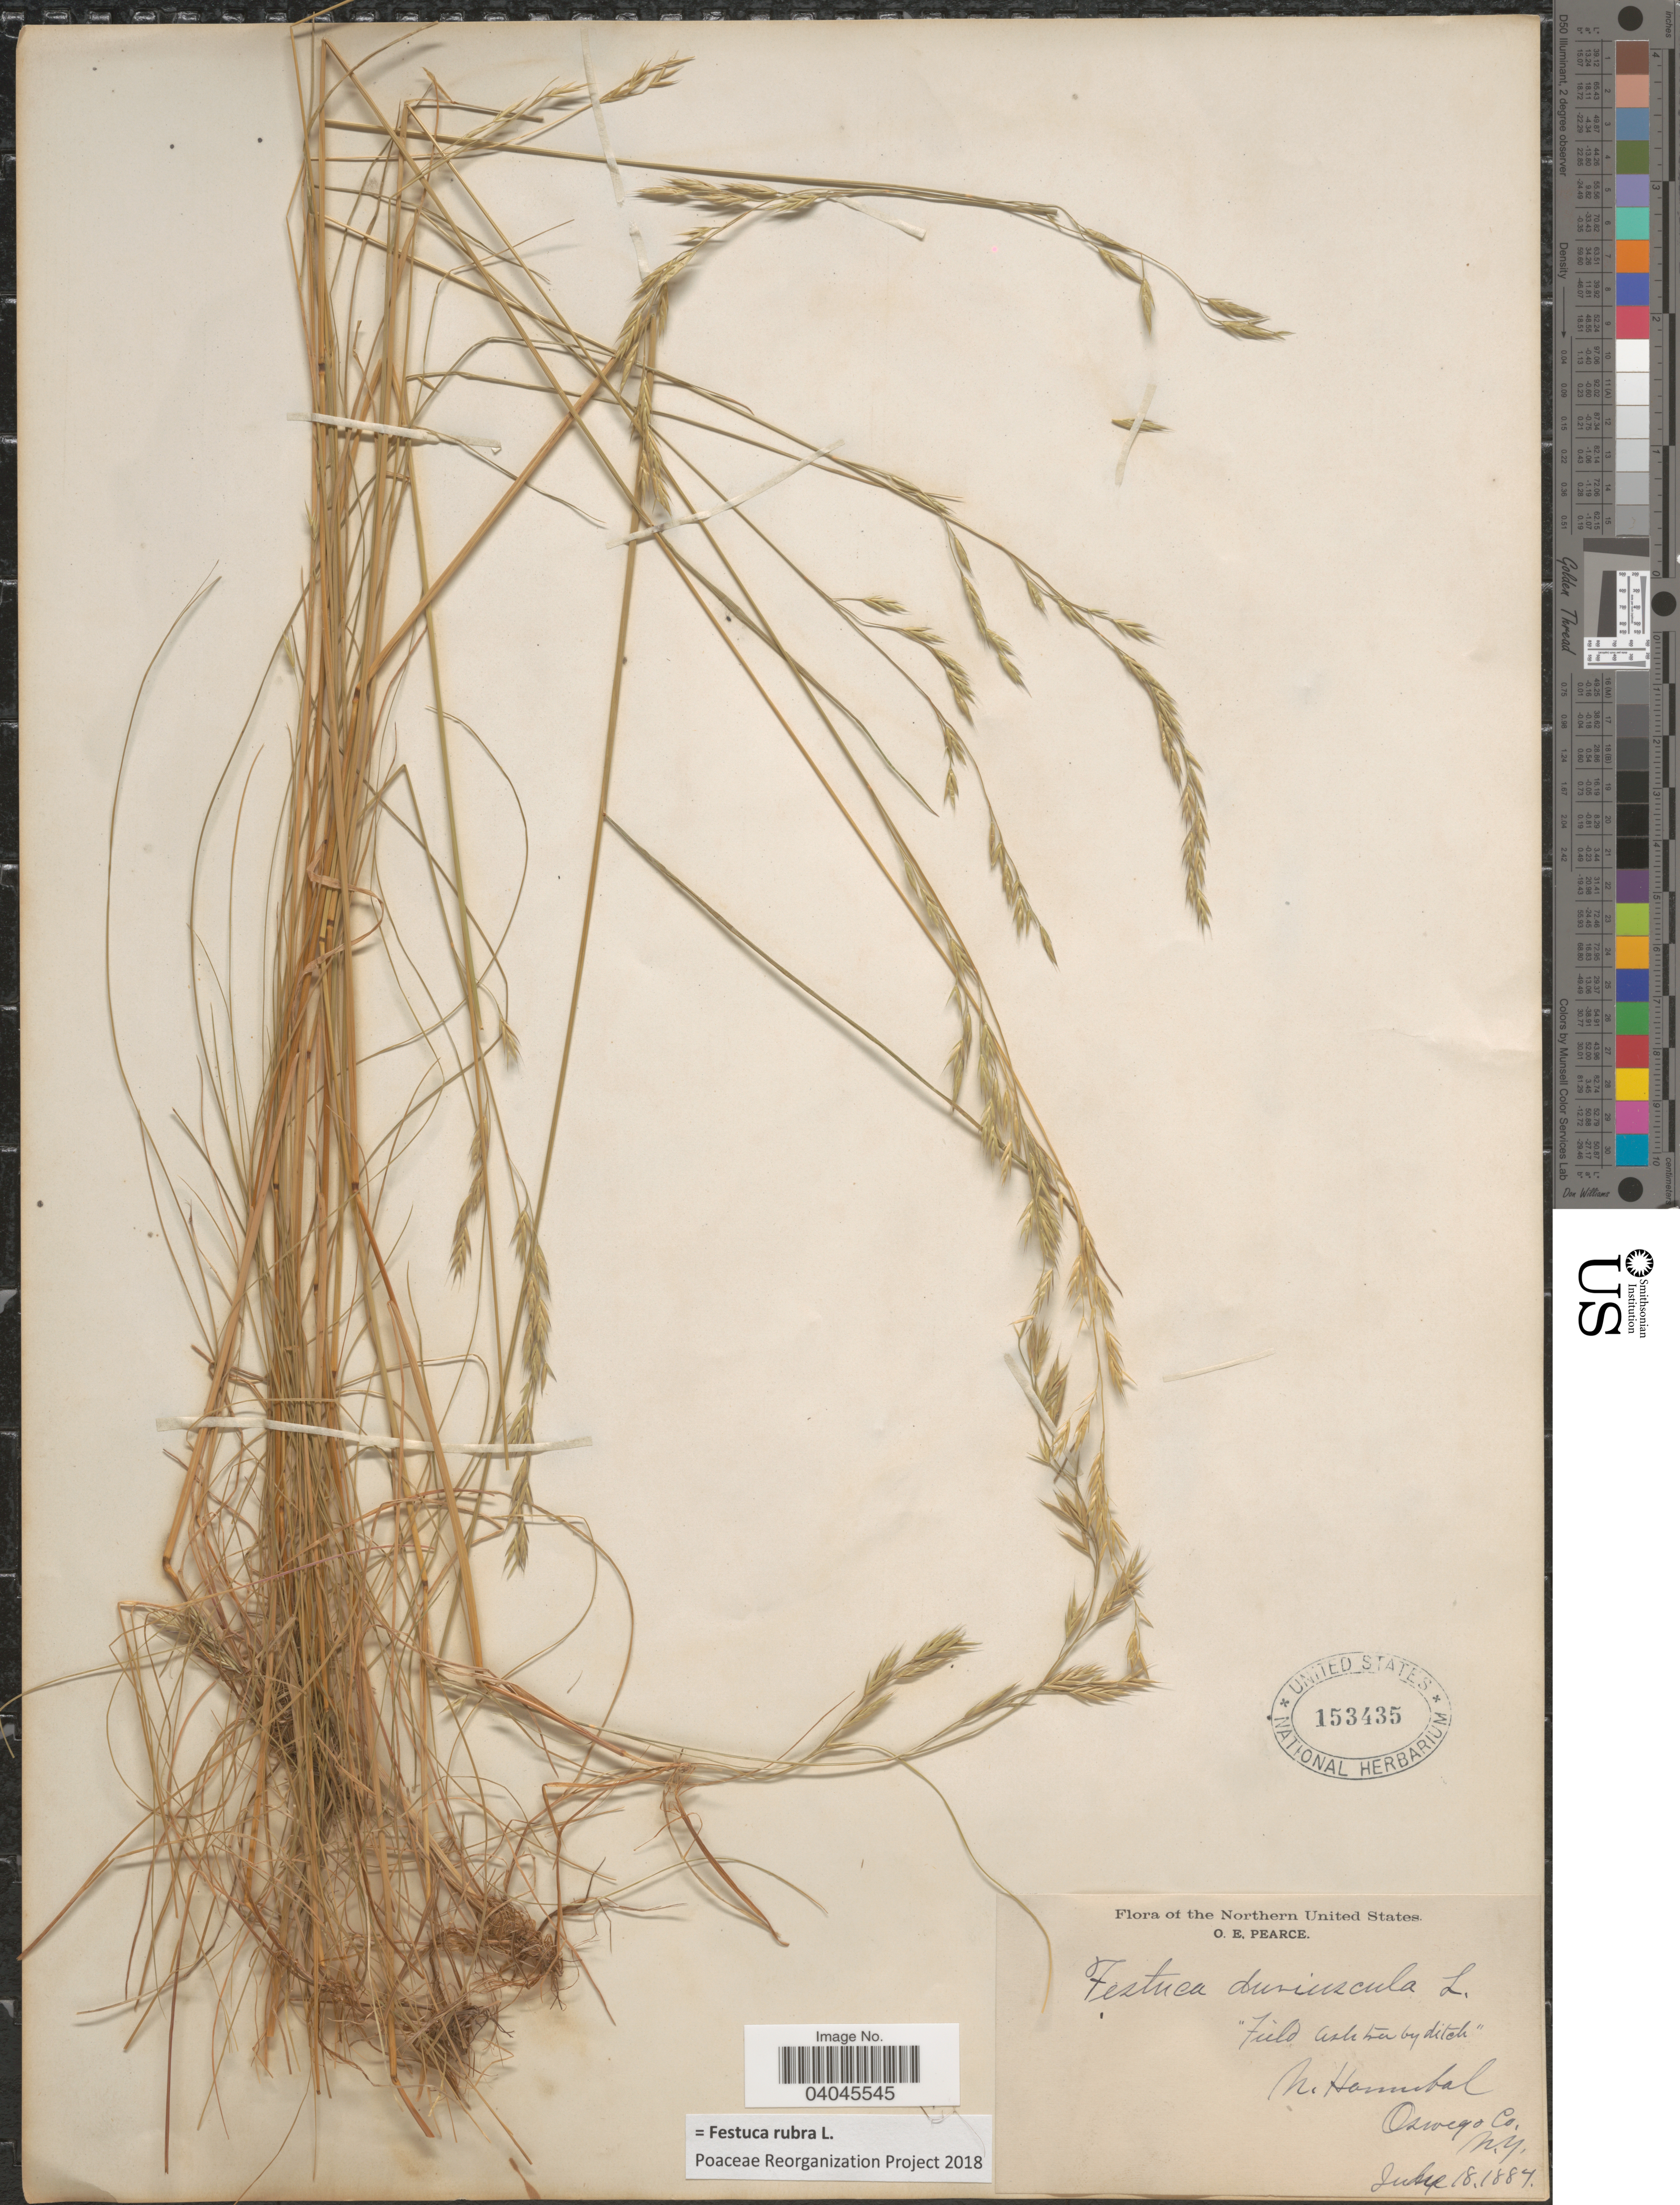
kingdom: Plantae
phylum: Tracheophyta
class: Liliopsida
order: Poales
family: Poaceae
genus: Festuca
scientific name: Festuca rubra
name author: L.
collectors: O. E. Pearce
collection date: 1887-06-18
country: United States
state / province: New York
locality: The Northern United States. N. Hannibal Oswego Co.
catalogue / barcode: US 153435